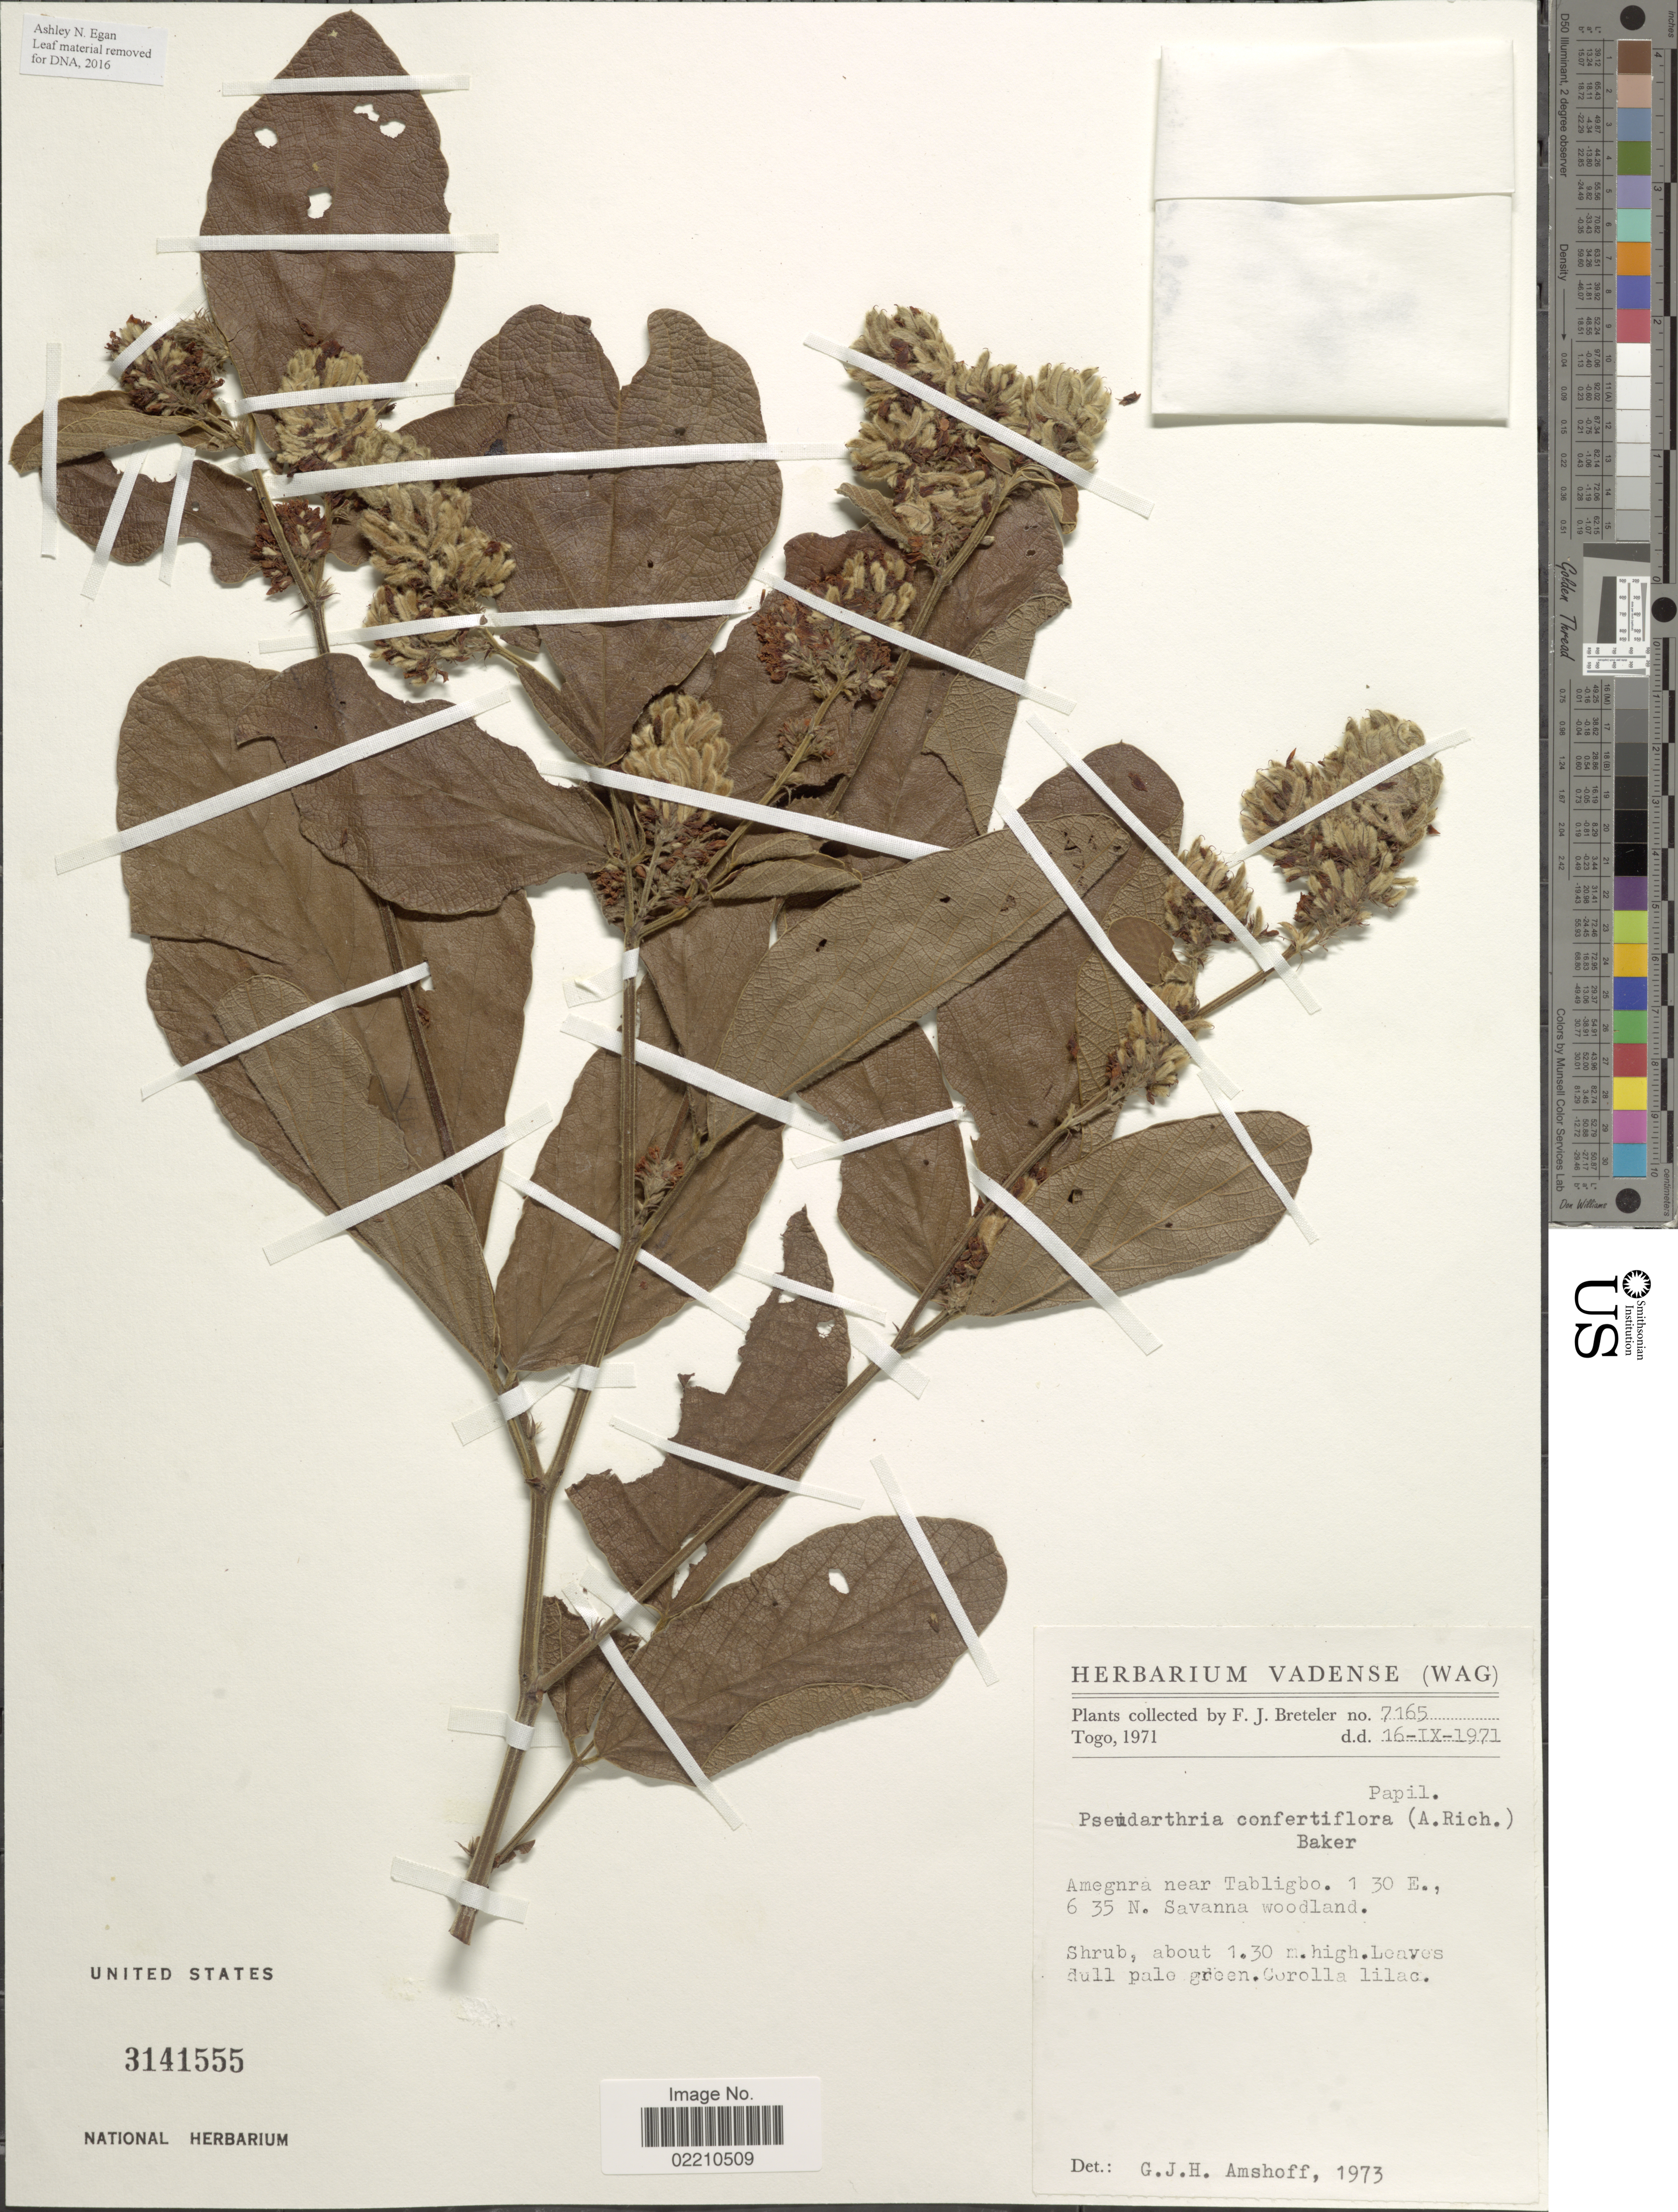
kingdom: Plantae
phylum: Tracheophyta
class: Magnoliopsida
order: Fabales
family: Fabaceae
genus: Pseudarthria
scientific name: Pseudarthria confertiflora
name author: (A. Rich.) Baker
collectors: F. J. Breteler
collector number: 7165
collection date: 1971-09-16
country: Togo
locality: Amegnra near Tabligbo, Savanna woodland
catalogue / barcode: US 3141555